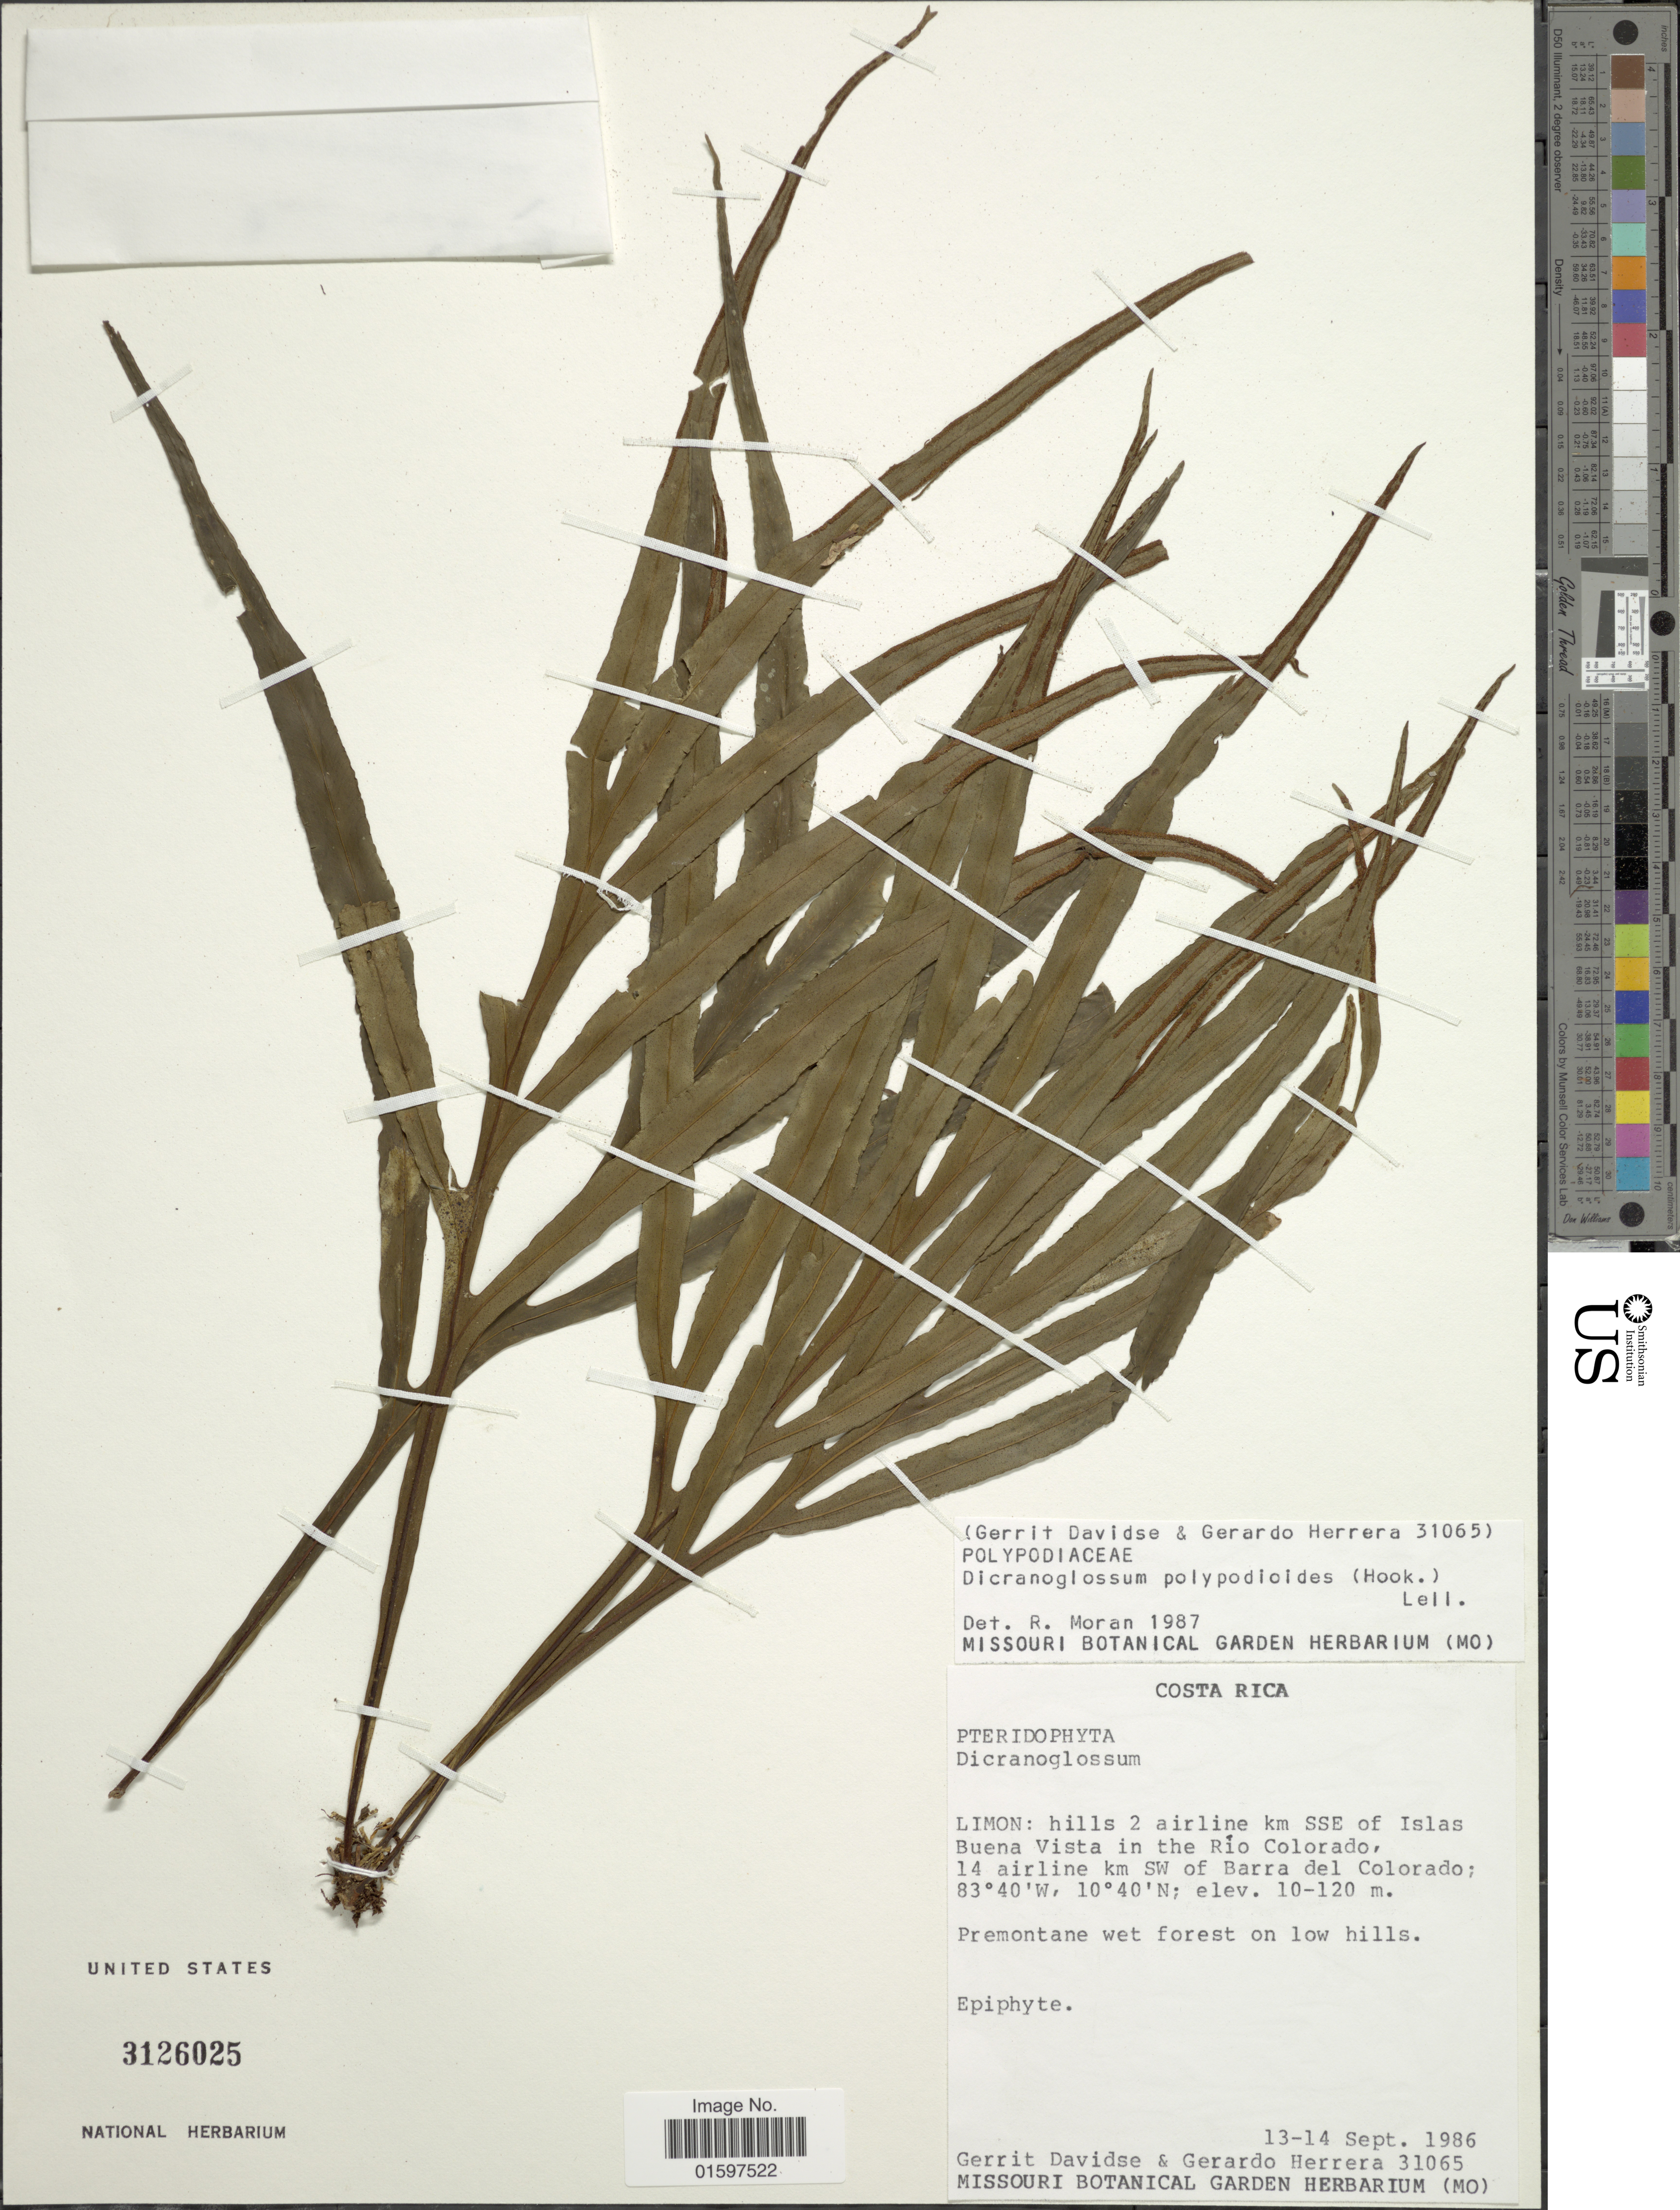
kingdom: Plantae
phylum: Tracheophyta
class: Polypodiopsida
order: Polypodiales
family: Polypodiaceae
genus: Pleopeltis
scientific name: Pleopeltis hookeri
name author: A.R. Sm.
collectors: G. Davidse & G. Herrera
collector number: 31065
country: Costa Rica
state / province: Limón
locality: Hills 2 airline km SSE of Islas Buena Vista in the Río Colorado, 14 airline km SW of Barra del Colorado, premontane wet forest on low hills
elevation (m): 10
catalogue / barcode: US 3126025